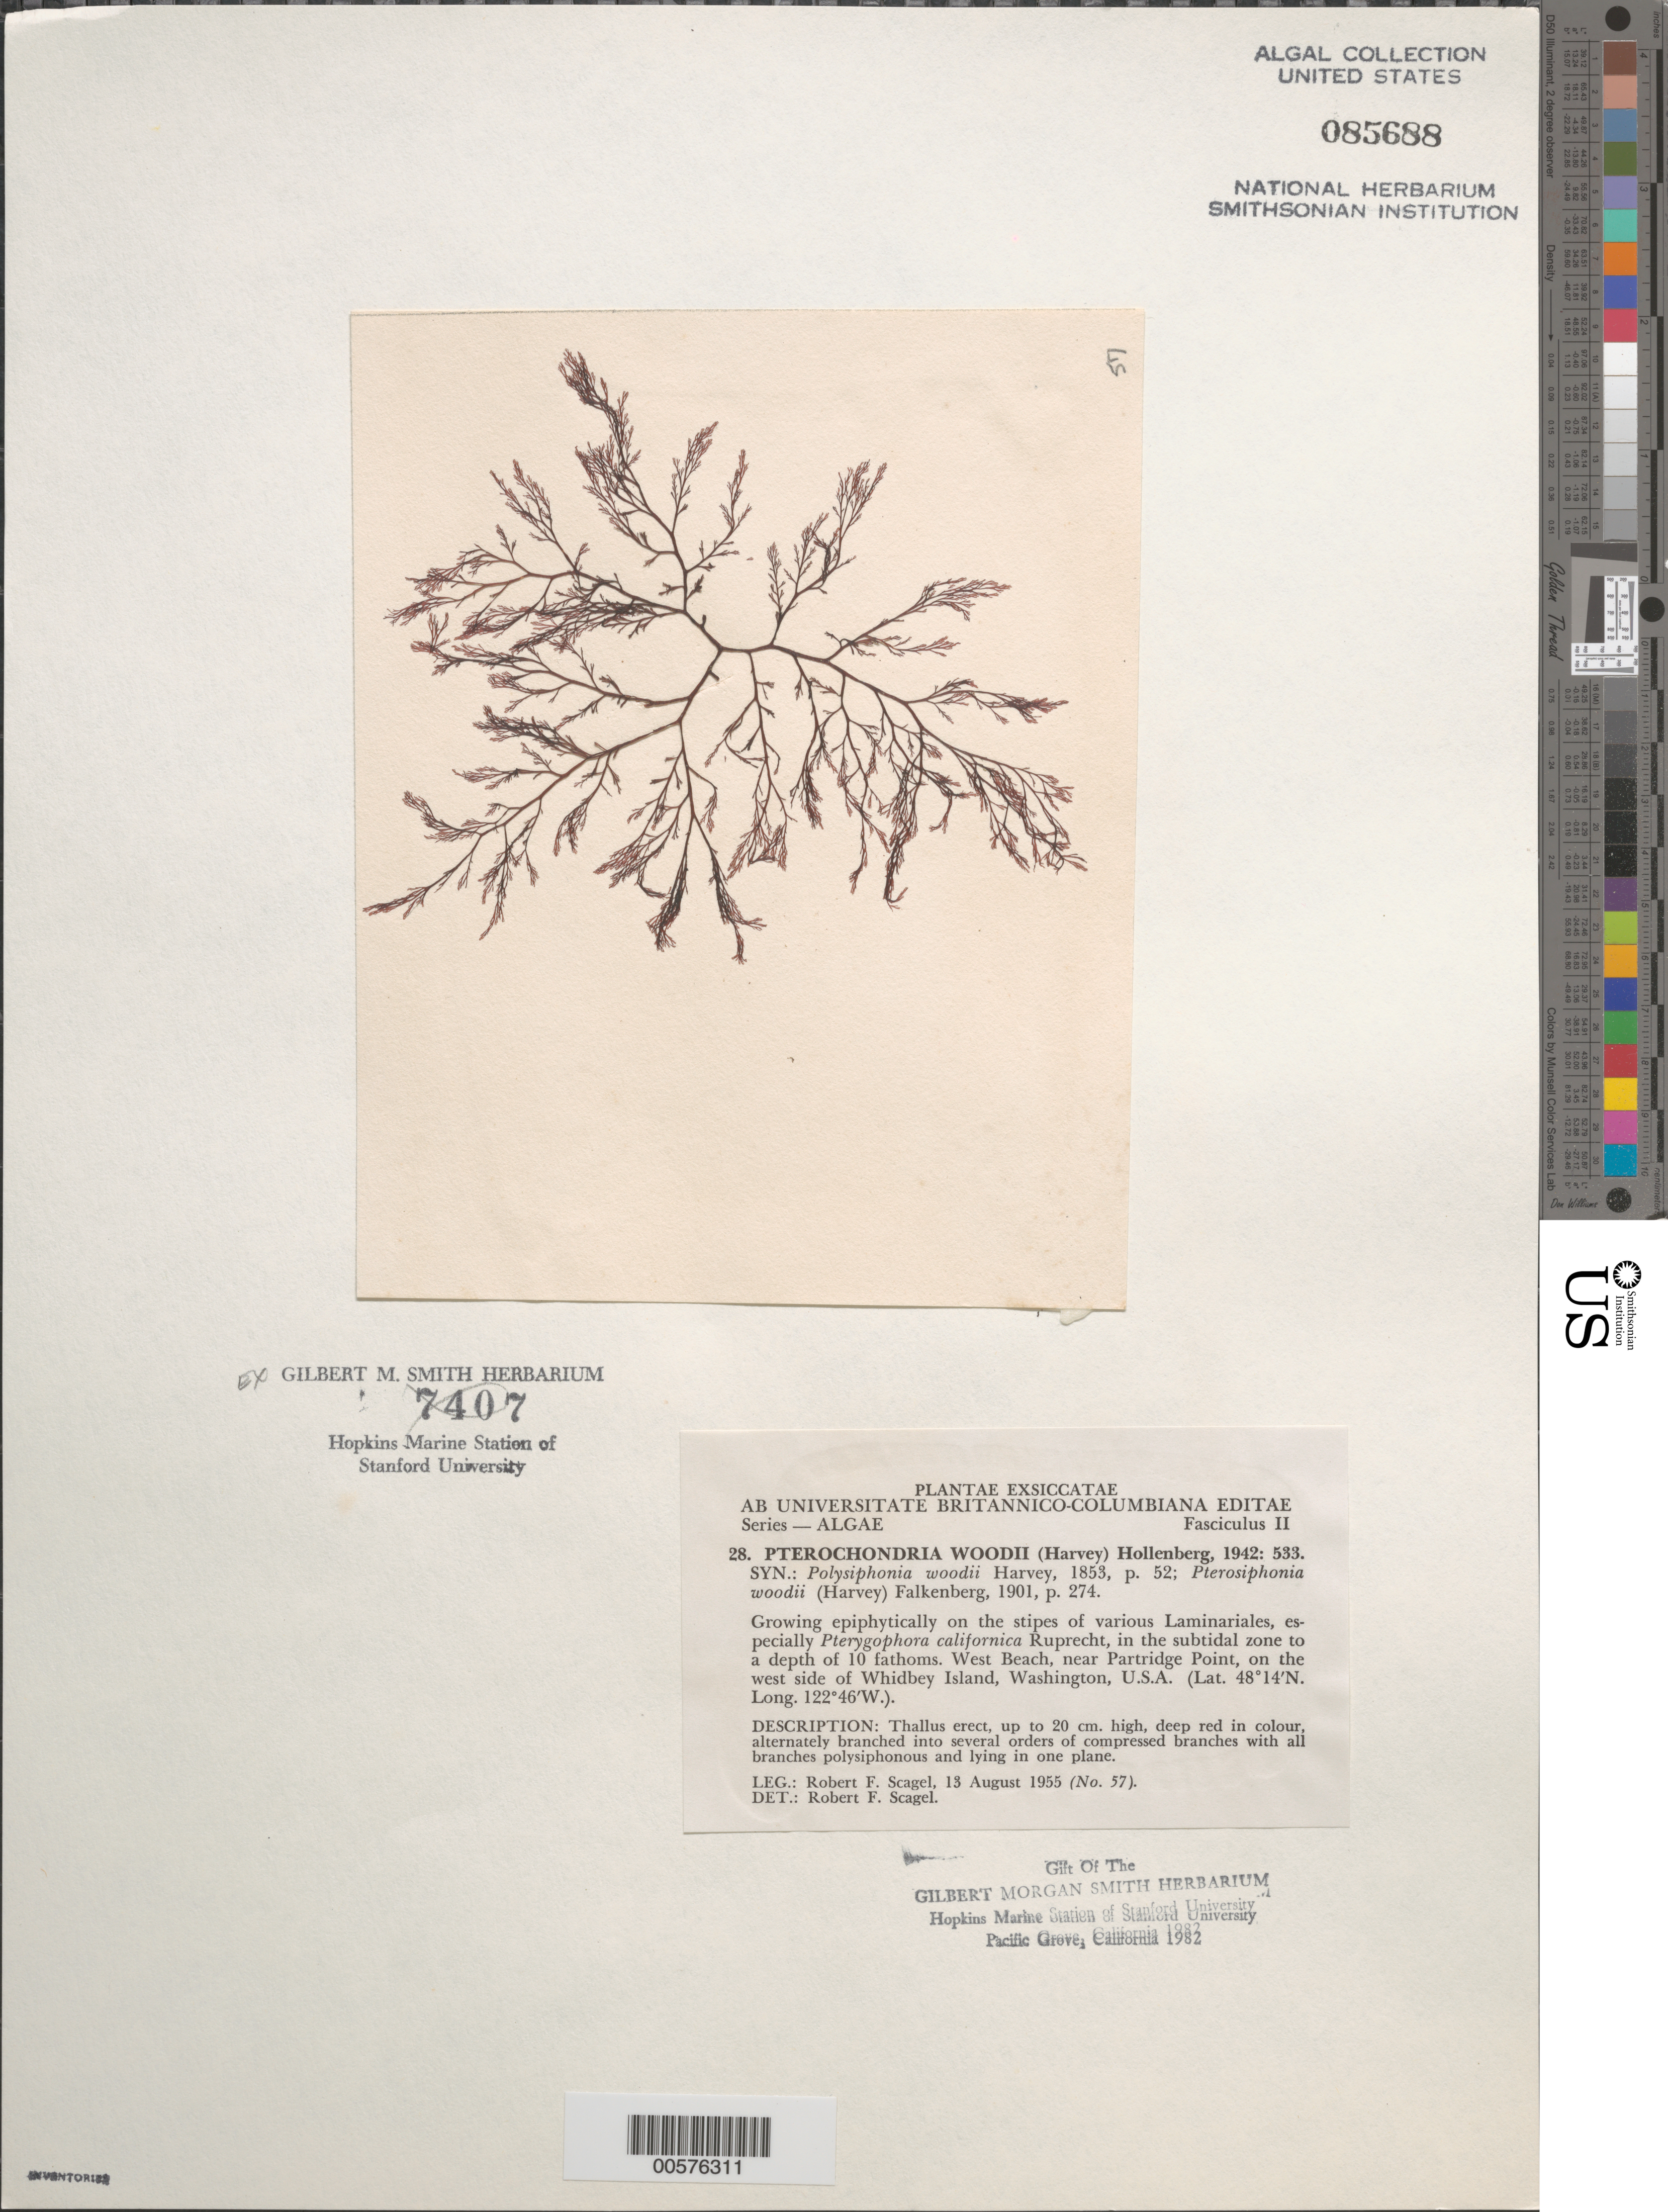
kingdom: Plantae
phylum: Rhodophyta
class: Florideophyceae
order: Ceramiales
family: Rhodomelaceae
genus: Pterochondria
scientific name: Pterochondria woodii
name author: (Harv.) Hollenb.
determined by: Scagel, R. F.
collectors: R. F. Scagel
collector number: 57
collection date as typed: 13 Aug 1955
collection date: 1955-08-13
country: United States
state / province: Washington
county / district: Island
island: Whidbey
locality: West Beach, near Partridge Point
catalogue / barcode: US 85688